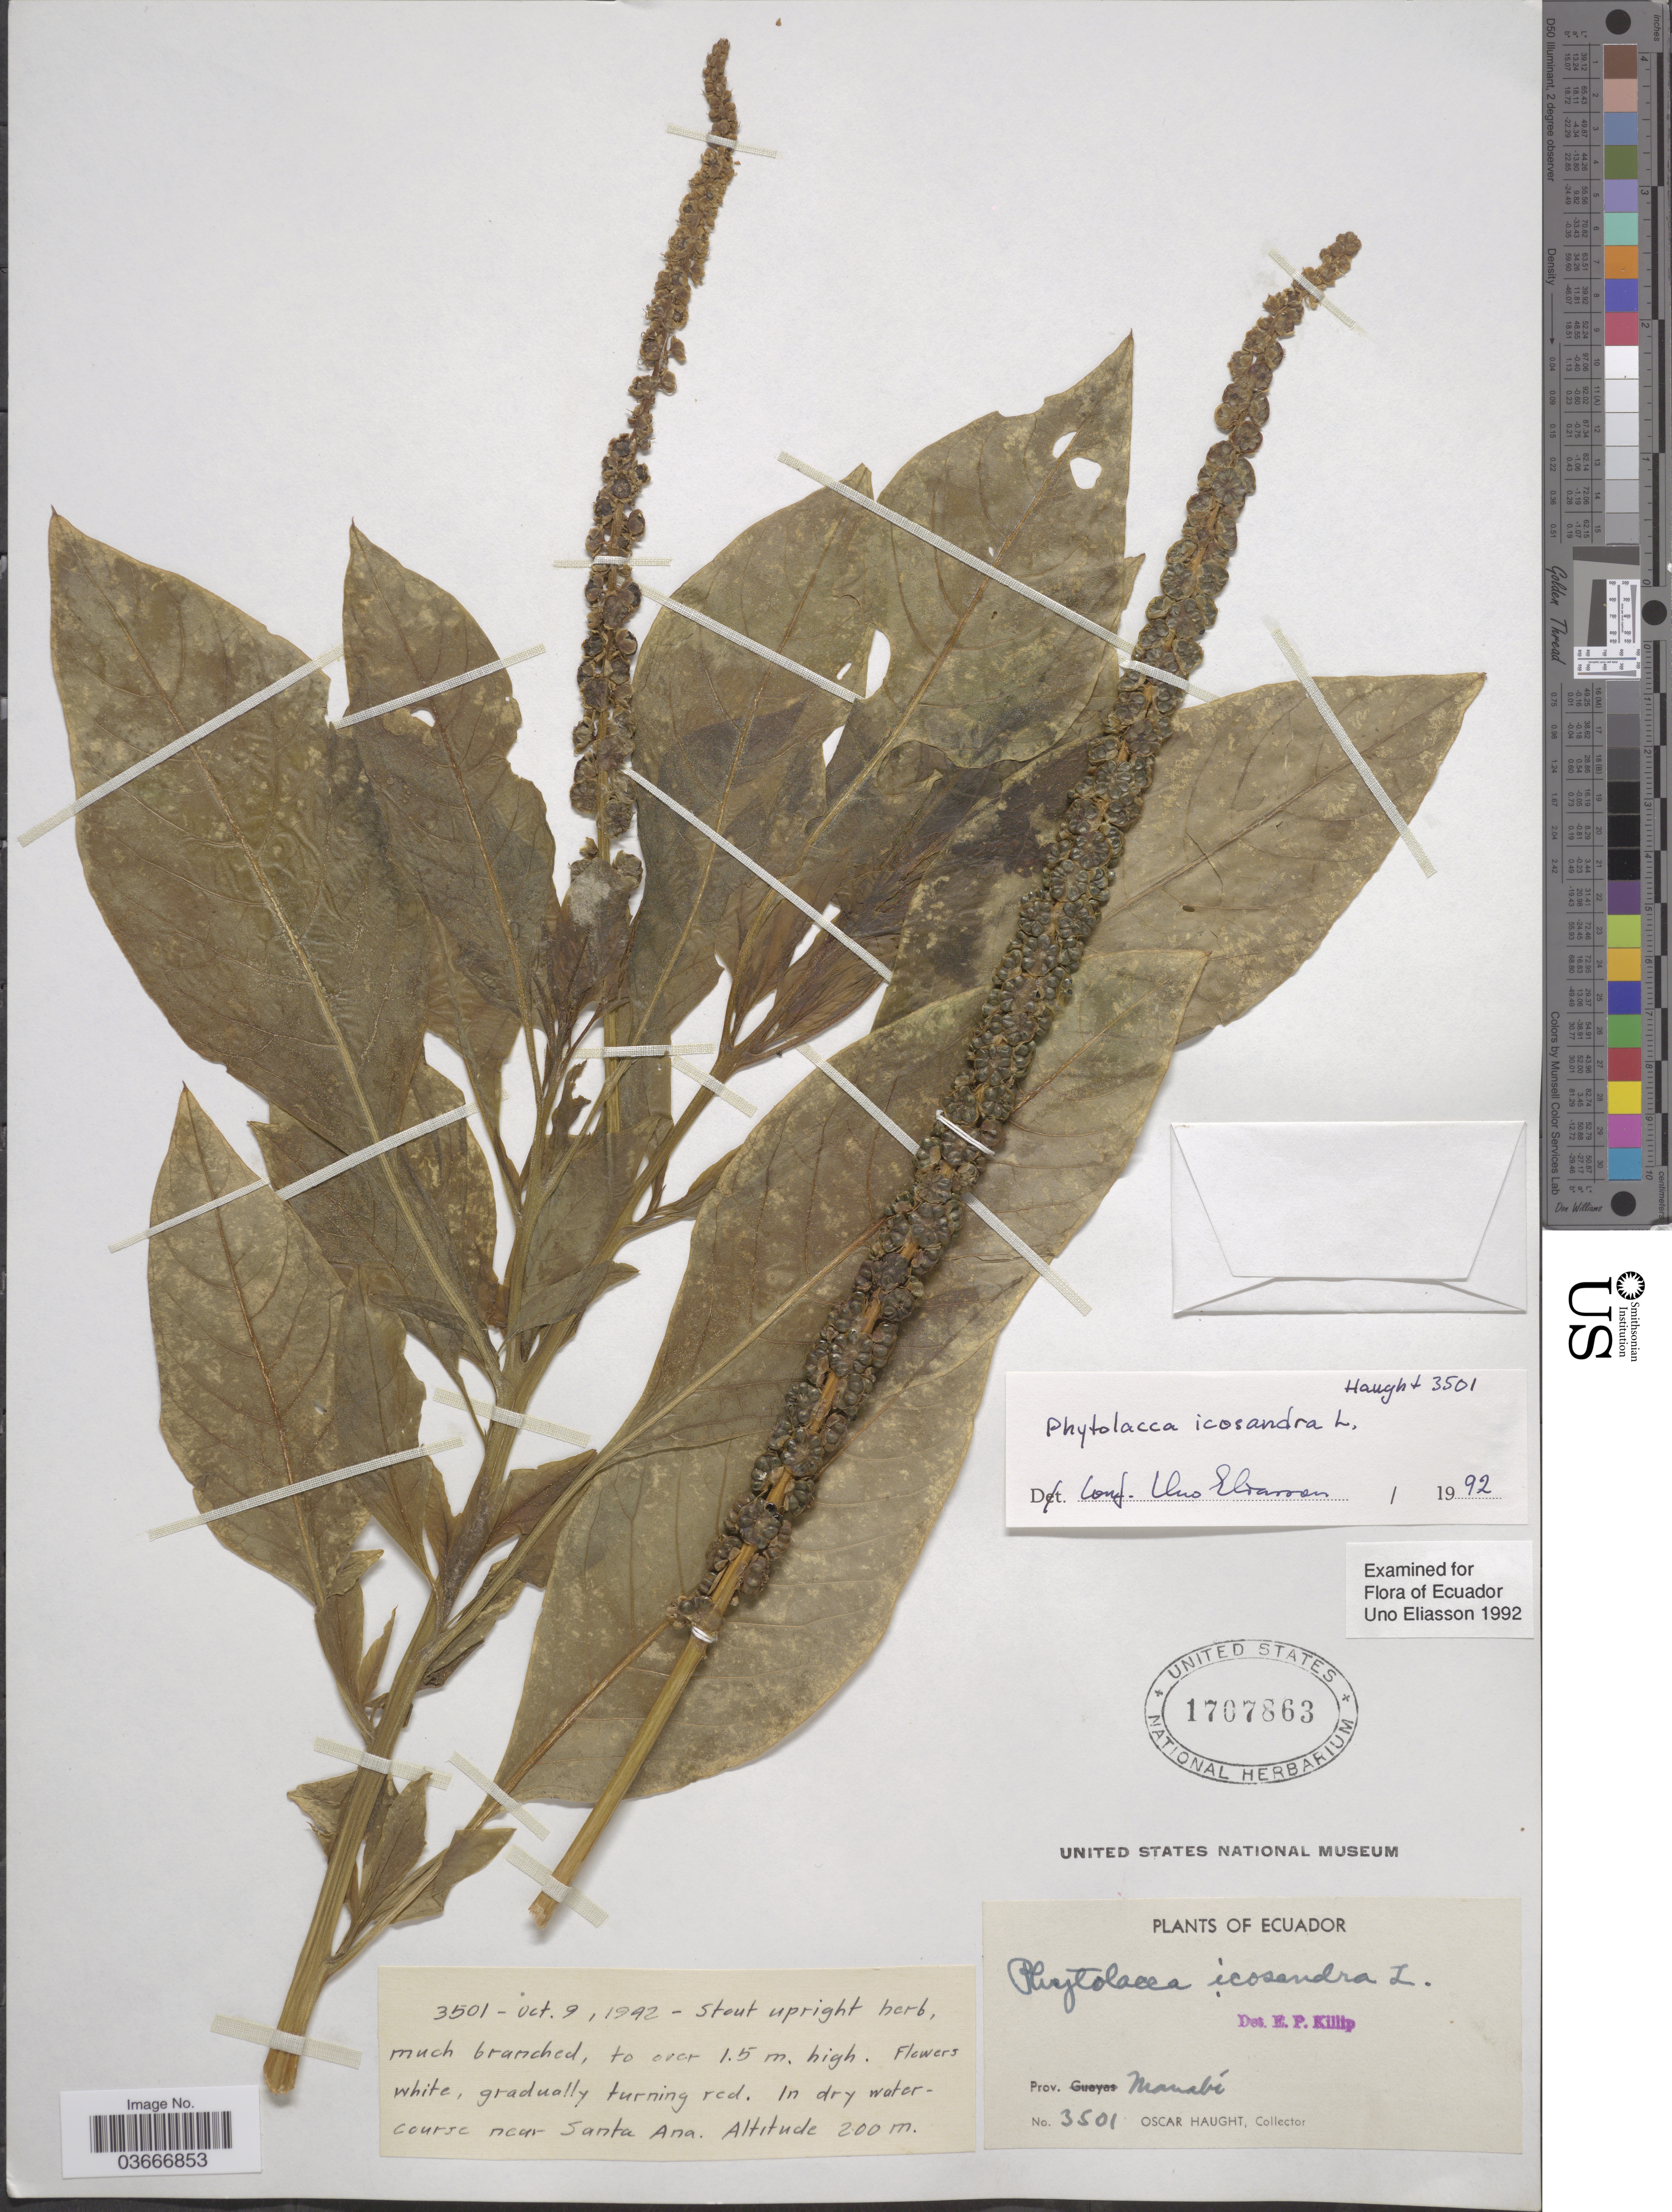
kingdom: Plantae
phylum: Tracheophyta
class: Magnoliopsida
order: Caryophyllales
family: Phytolaccaceae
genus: Phytolacca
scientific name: Phytolacca icosandra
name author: L.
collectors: O. L. Haught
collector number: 3501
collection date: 1942-10-09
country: Ecuador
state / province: Manabí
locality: In dry watercourse near Santa Ana.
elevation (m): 200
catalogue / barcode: US 1707863